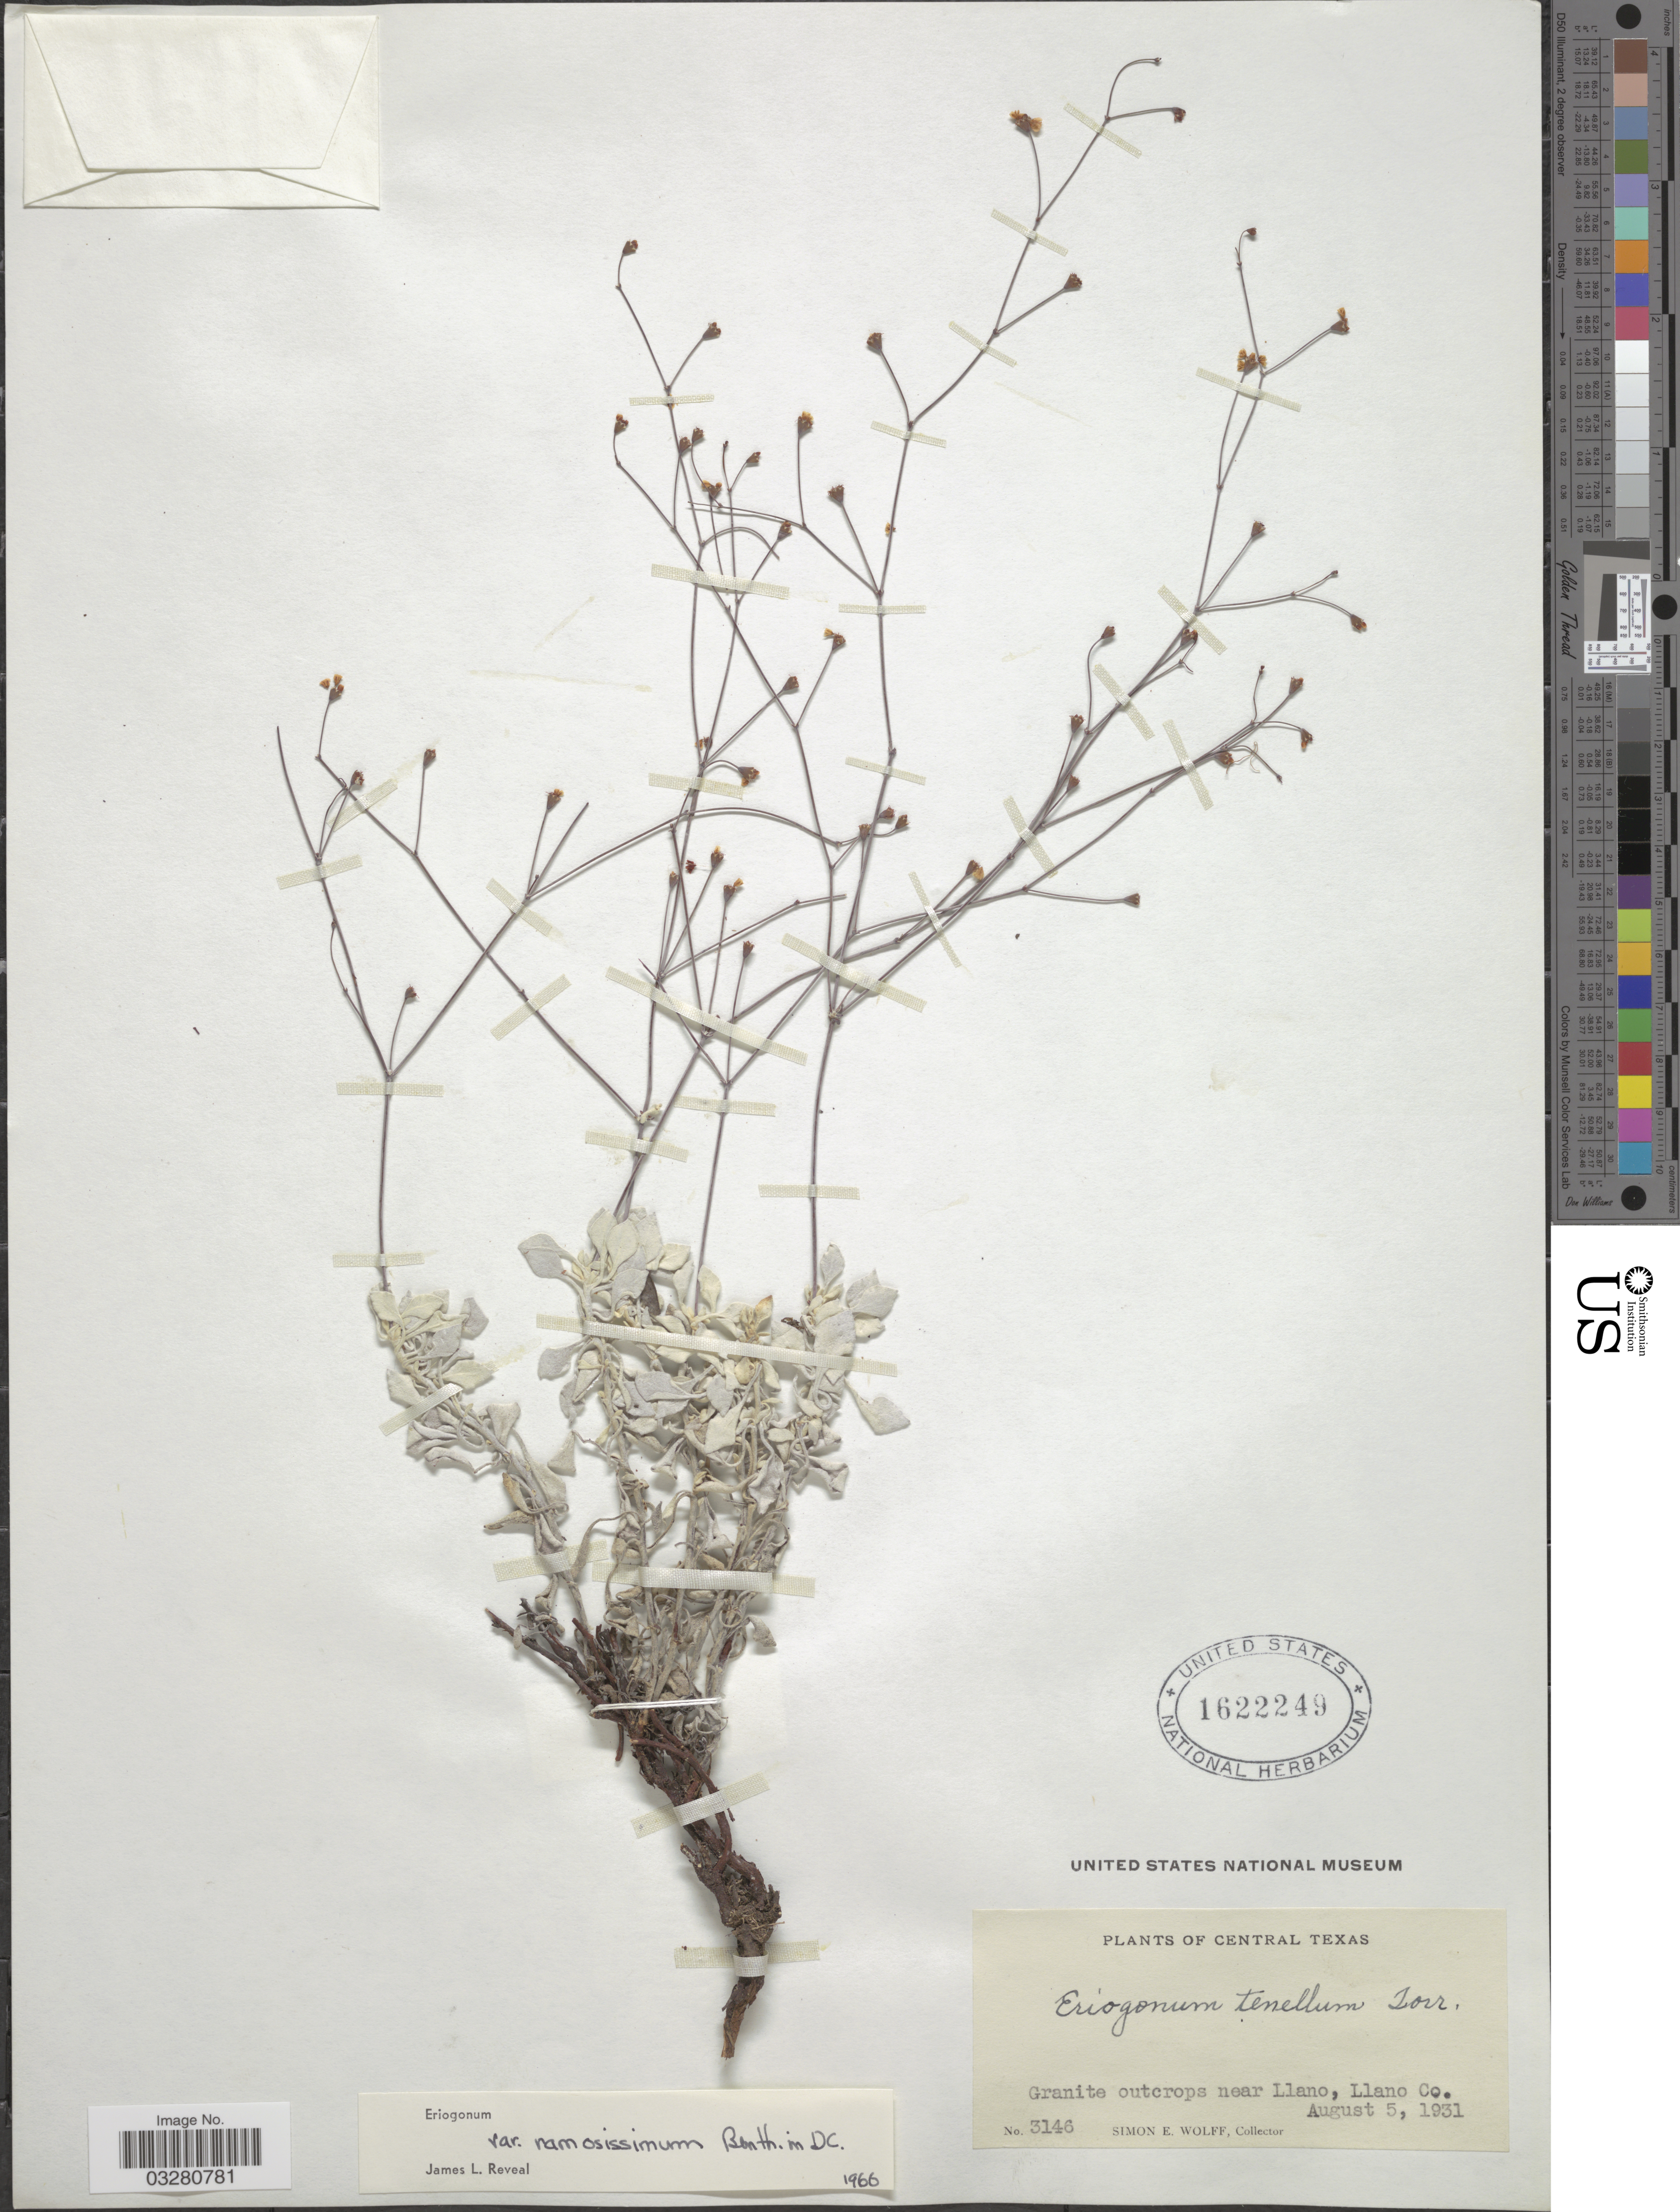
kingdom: Plantae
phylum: Tracheophyta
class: Magnoliopsida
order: Caryophyllales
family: Polygonaceae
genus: Eriogonum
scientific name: Eriogonum tenellum var. ramosissimum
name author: Benth. in DC.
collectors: S. E. Wolff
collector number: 3146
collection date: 1931-08-05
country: United States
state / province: Texas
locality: Central Texas. Granite outcrops near Llano, Llano Co.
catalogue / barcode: US 1622249